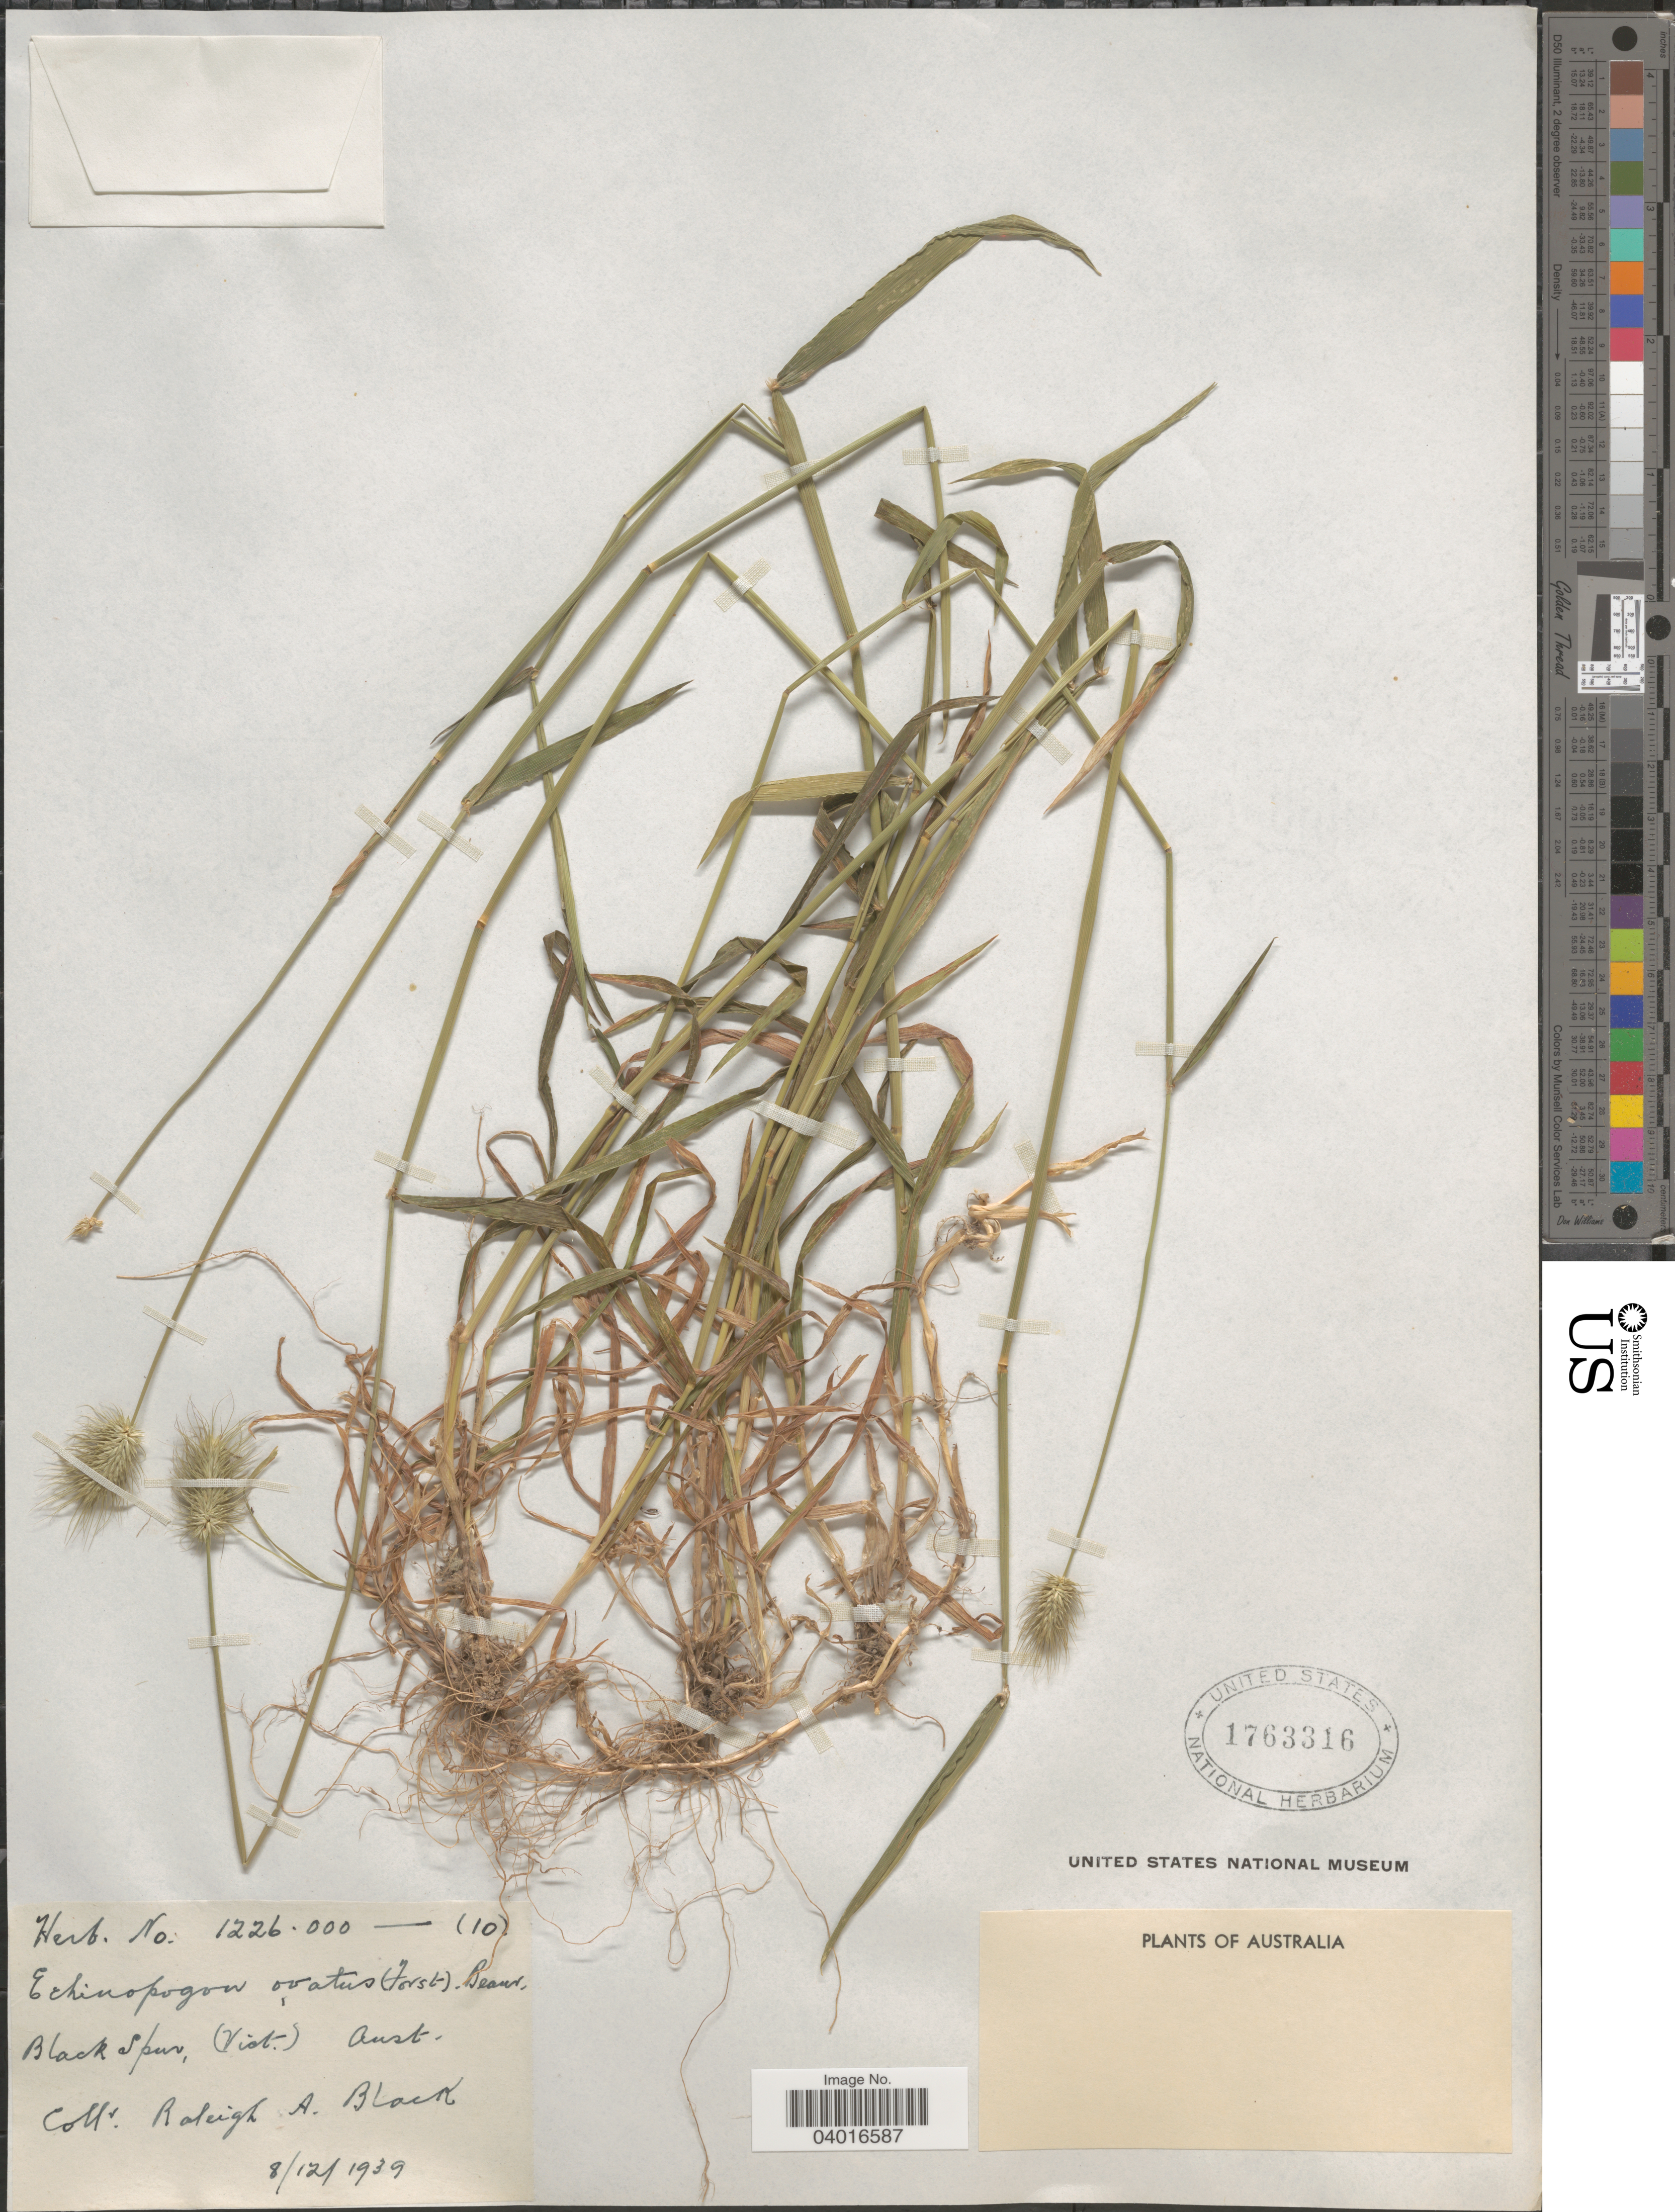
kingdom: Plantae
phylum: Tracheophyta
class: Liliopsida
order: Poales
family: Poaceae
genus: Echinopogon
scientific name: Echinopogon ovatus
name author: (G. Forst.) P. Beauv.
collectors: R. A. Black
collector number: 1226000/10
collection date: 1939-12-08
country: Australia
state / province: Victoria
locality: Black Spur, (Vict.) Aust.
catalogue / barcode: US 1763316